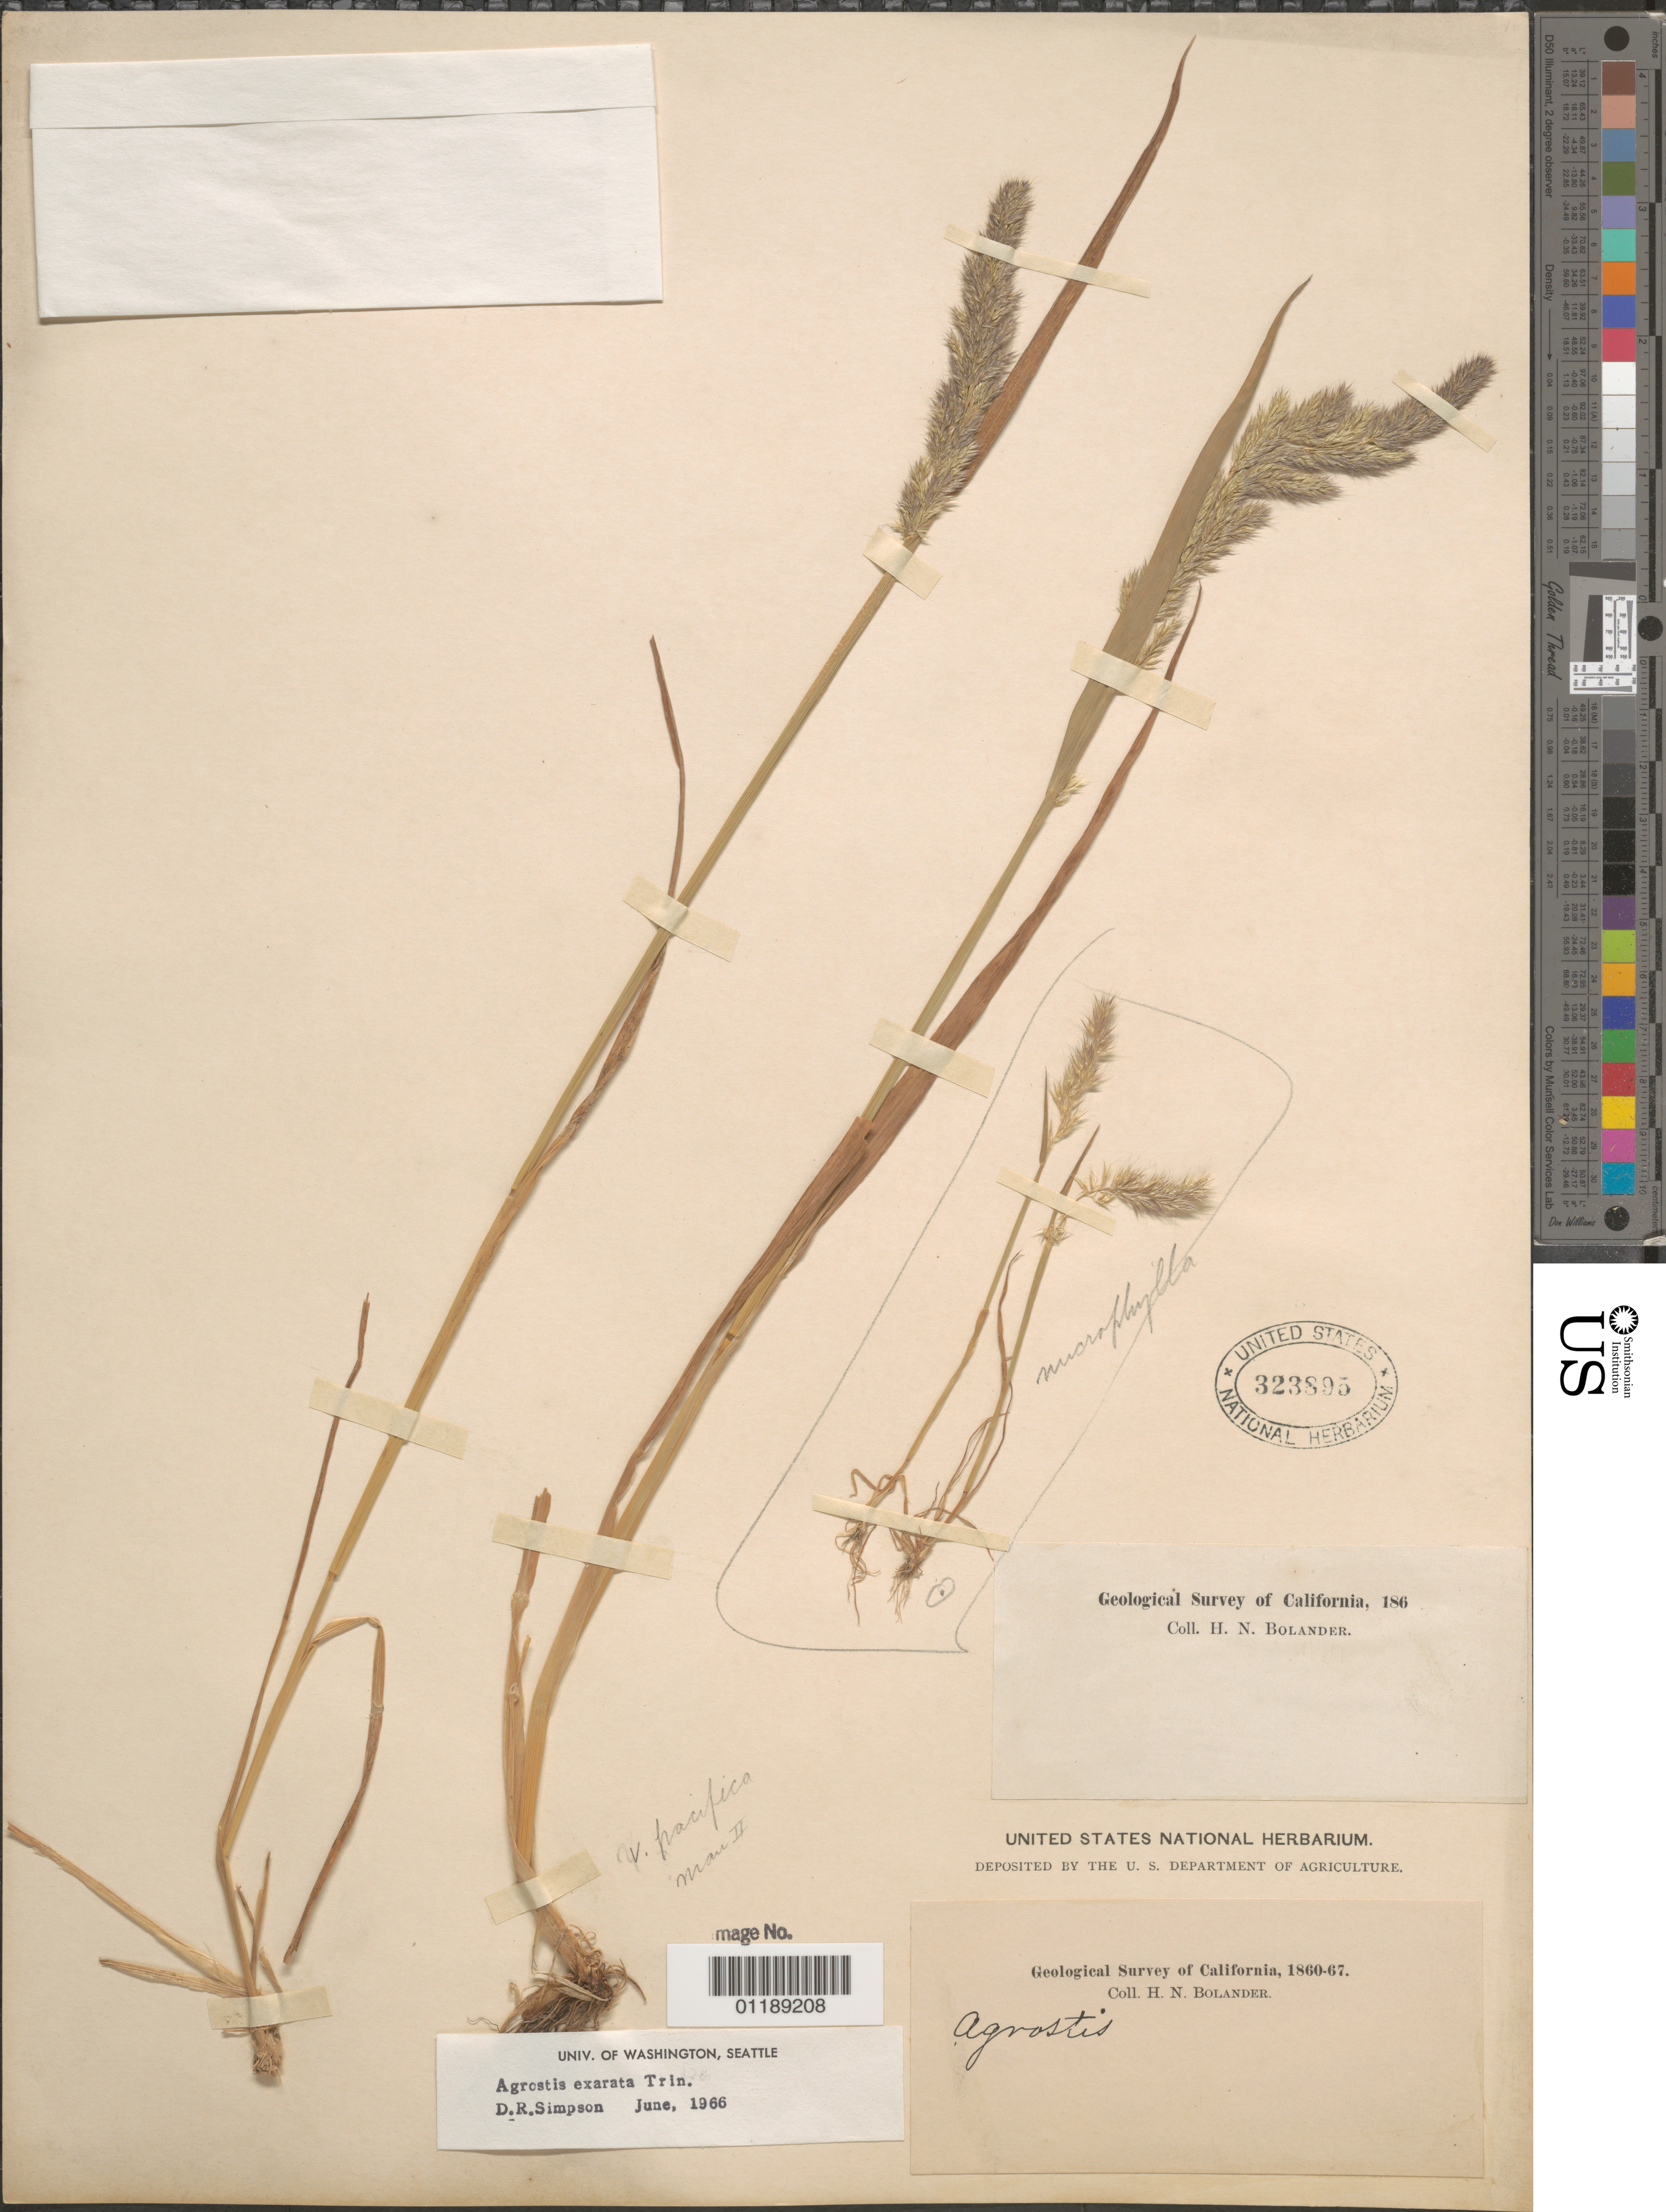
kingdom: Plantae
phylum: Tracheophyta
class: Liliopsida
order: Poales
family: Poaceae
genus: Agrostis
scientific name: Agrostis exarata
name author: Trin.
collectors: H. Bolander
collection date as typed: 1860 to -- -- 1867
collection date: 1860/1867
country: United States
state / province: California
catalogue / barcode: US 323895